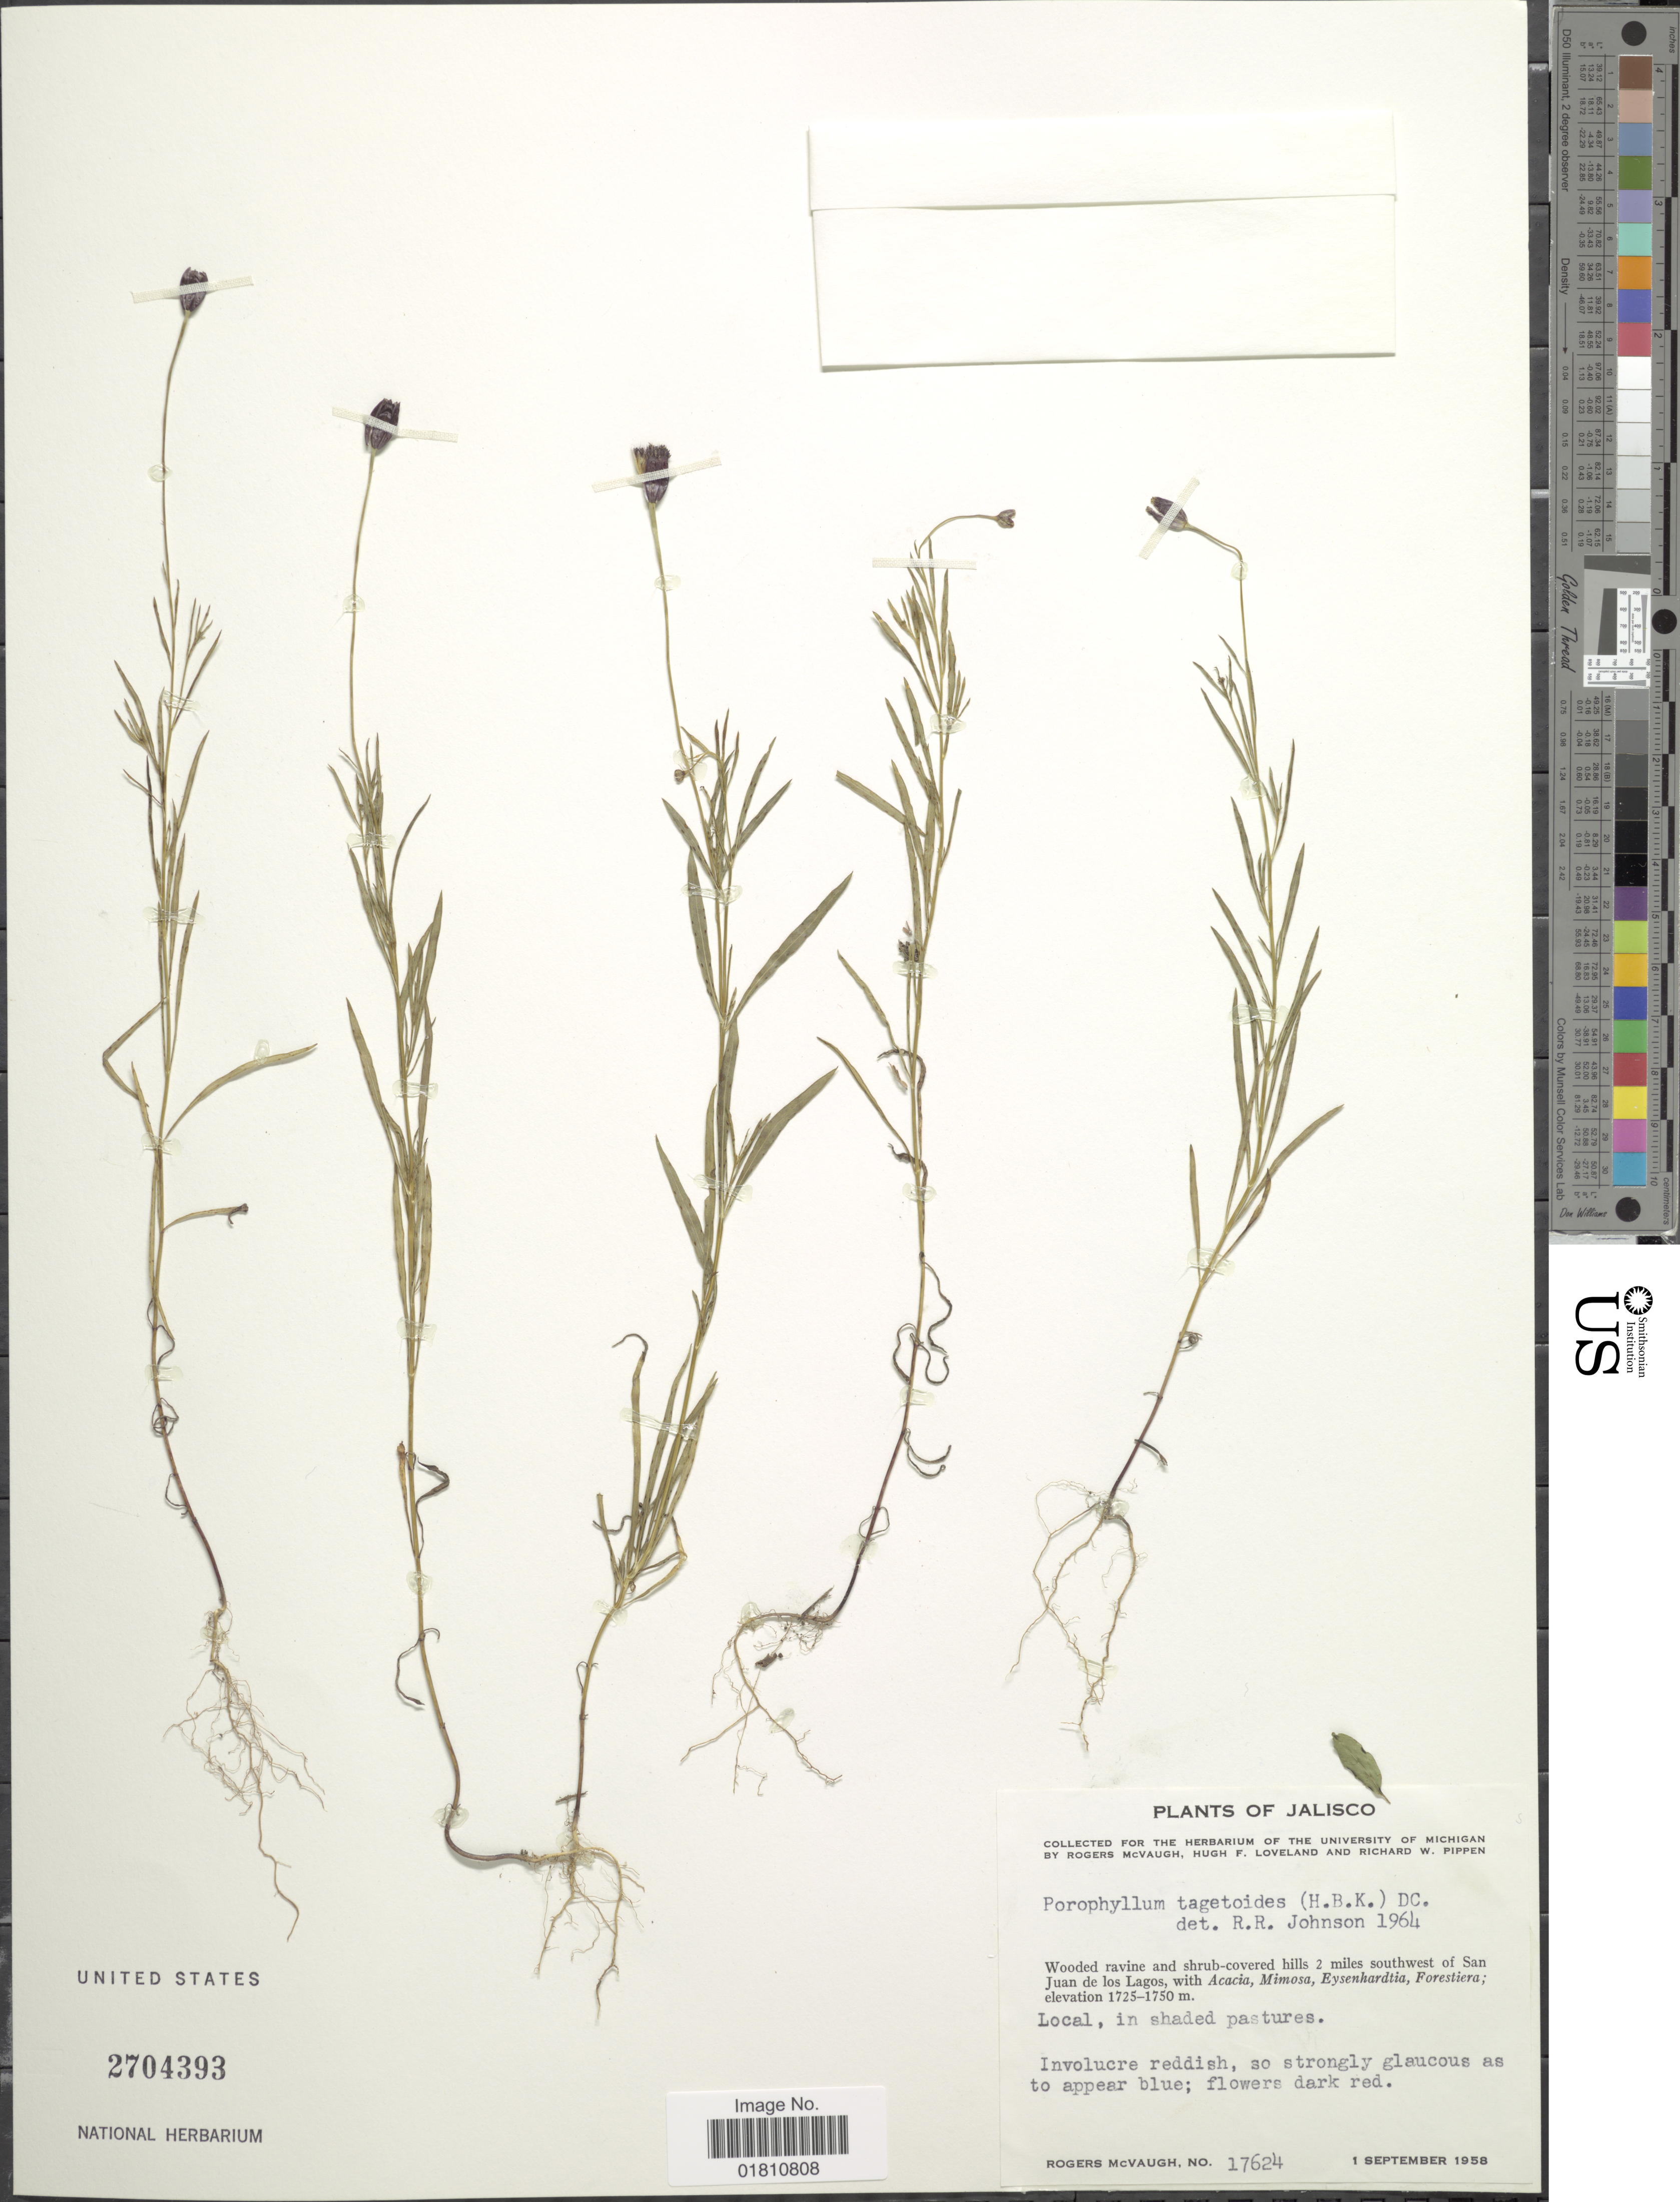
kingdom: Plantae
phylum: Tracheophyta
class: Magnoliopsida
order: Asterales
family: Asteraceae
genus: Porophyllum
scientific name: Porophyllum tagetoides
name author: (Kunth) DC.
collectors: R. McVaugh, H. Loveland & R. W. Pippen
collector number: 17624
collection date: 1958-09-01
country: Mexico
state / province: Jalisco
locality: Wooded ravine and shrub-covered hills 2 miles southwest of San Juan de los Lagos.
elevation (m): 1725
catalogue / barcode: US 2704393